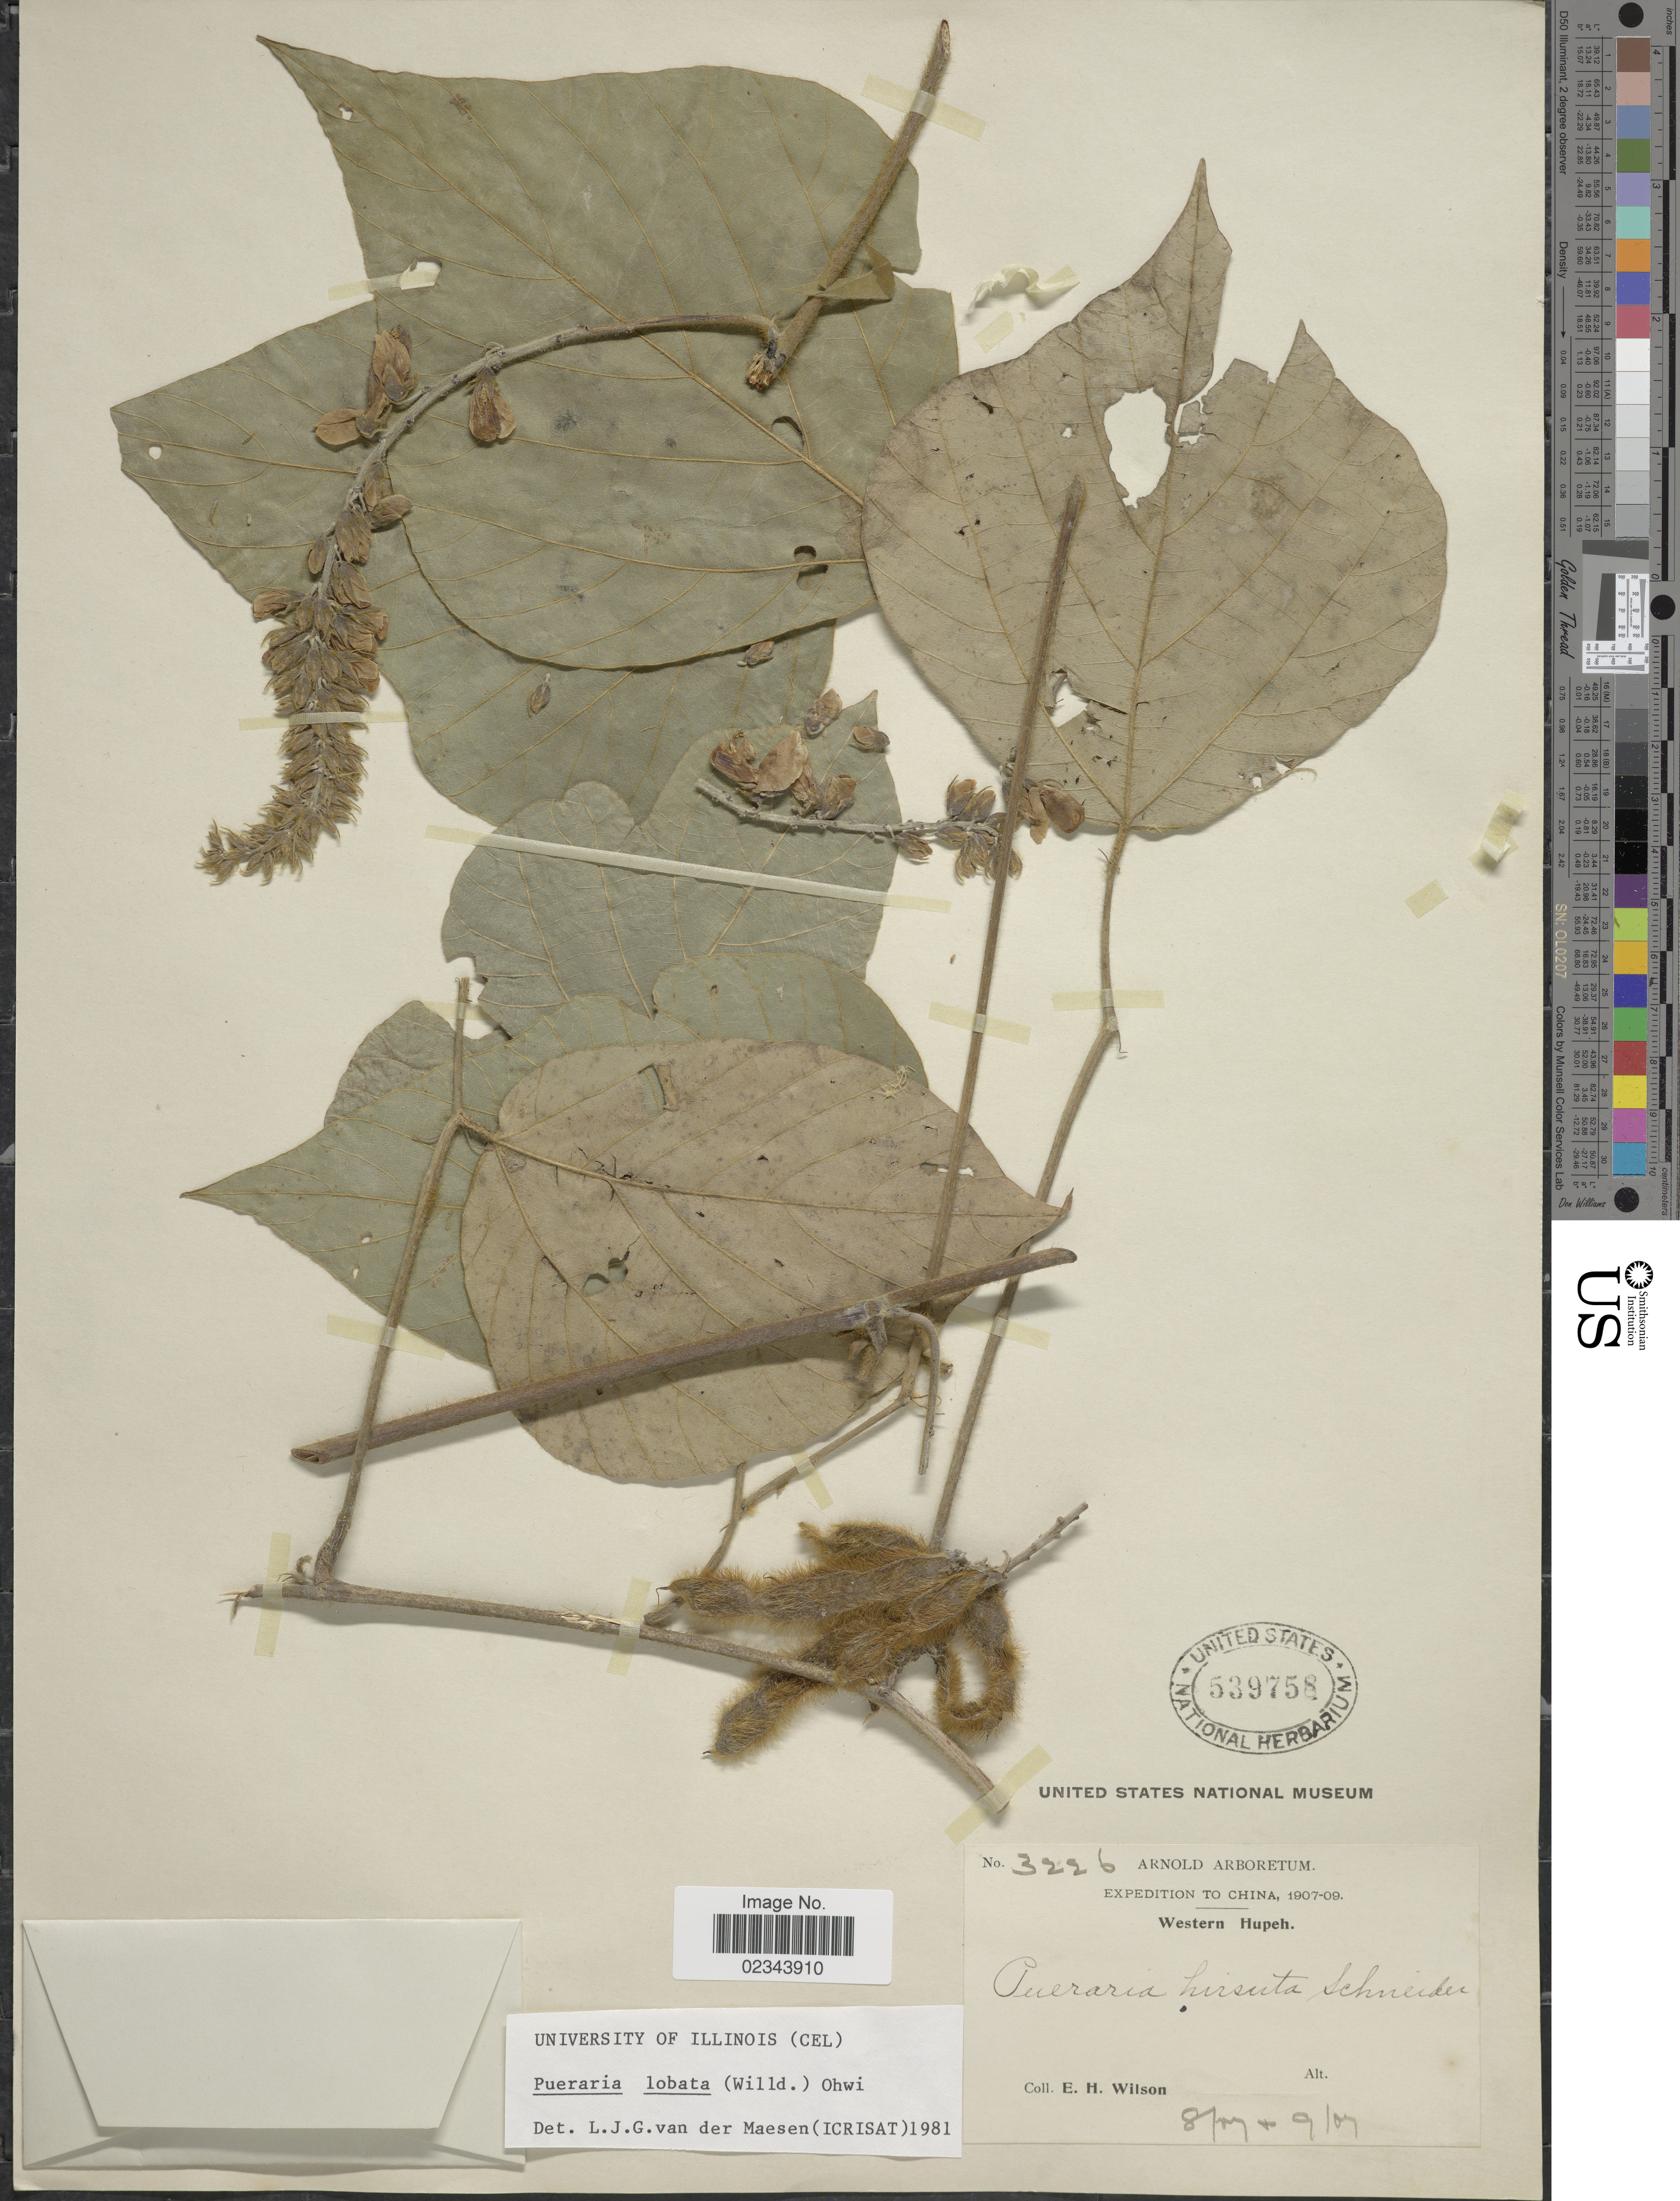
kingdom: Plantae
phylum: Tracheophyta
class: Magnoliopsida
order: Fabales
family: Fabaceae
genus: Pueraria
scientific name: Pueraria lobata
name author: (Willd.) Ohwi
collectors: E. Wilson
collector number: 3226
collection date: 1907-08/1907-09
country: China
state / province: Hubei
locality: Western Hupeh.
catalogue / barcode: US 539758